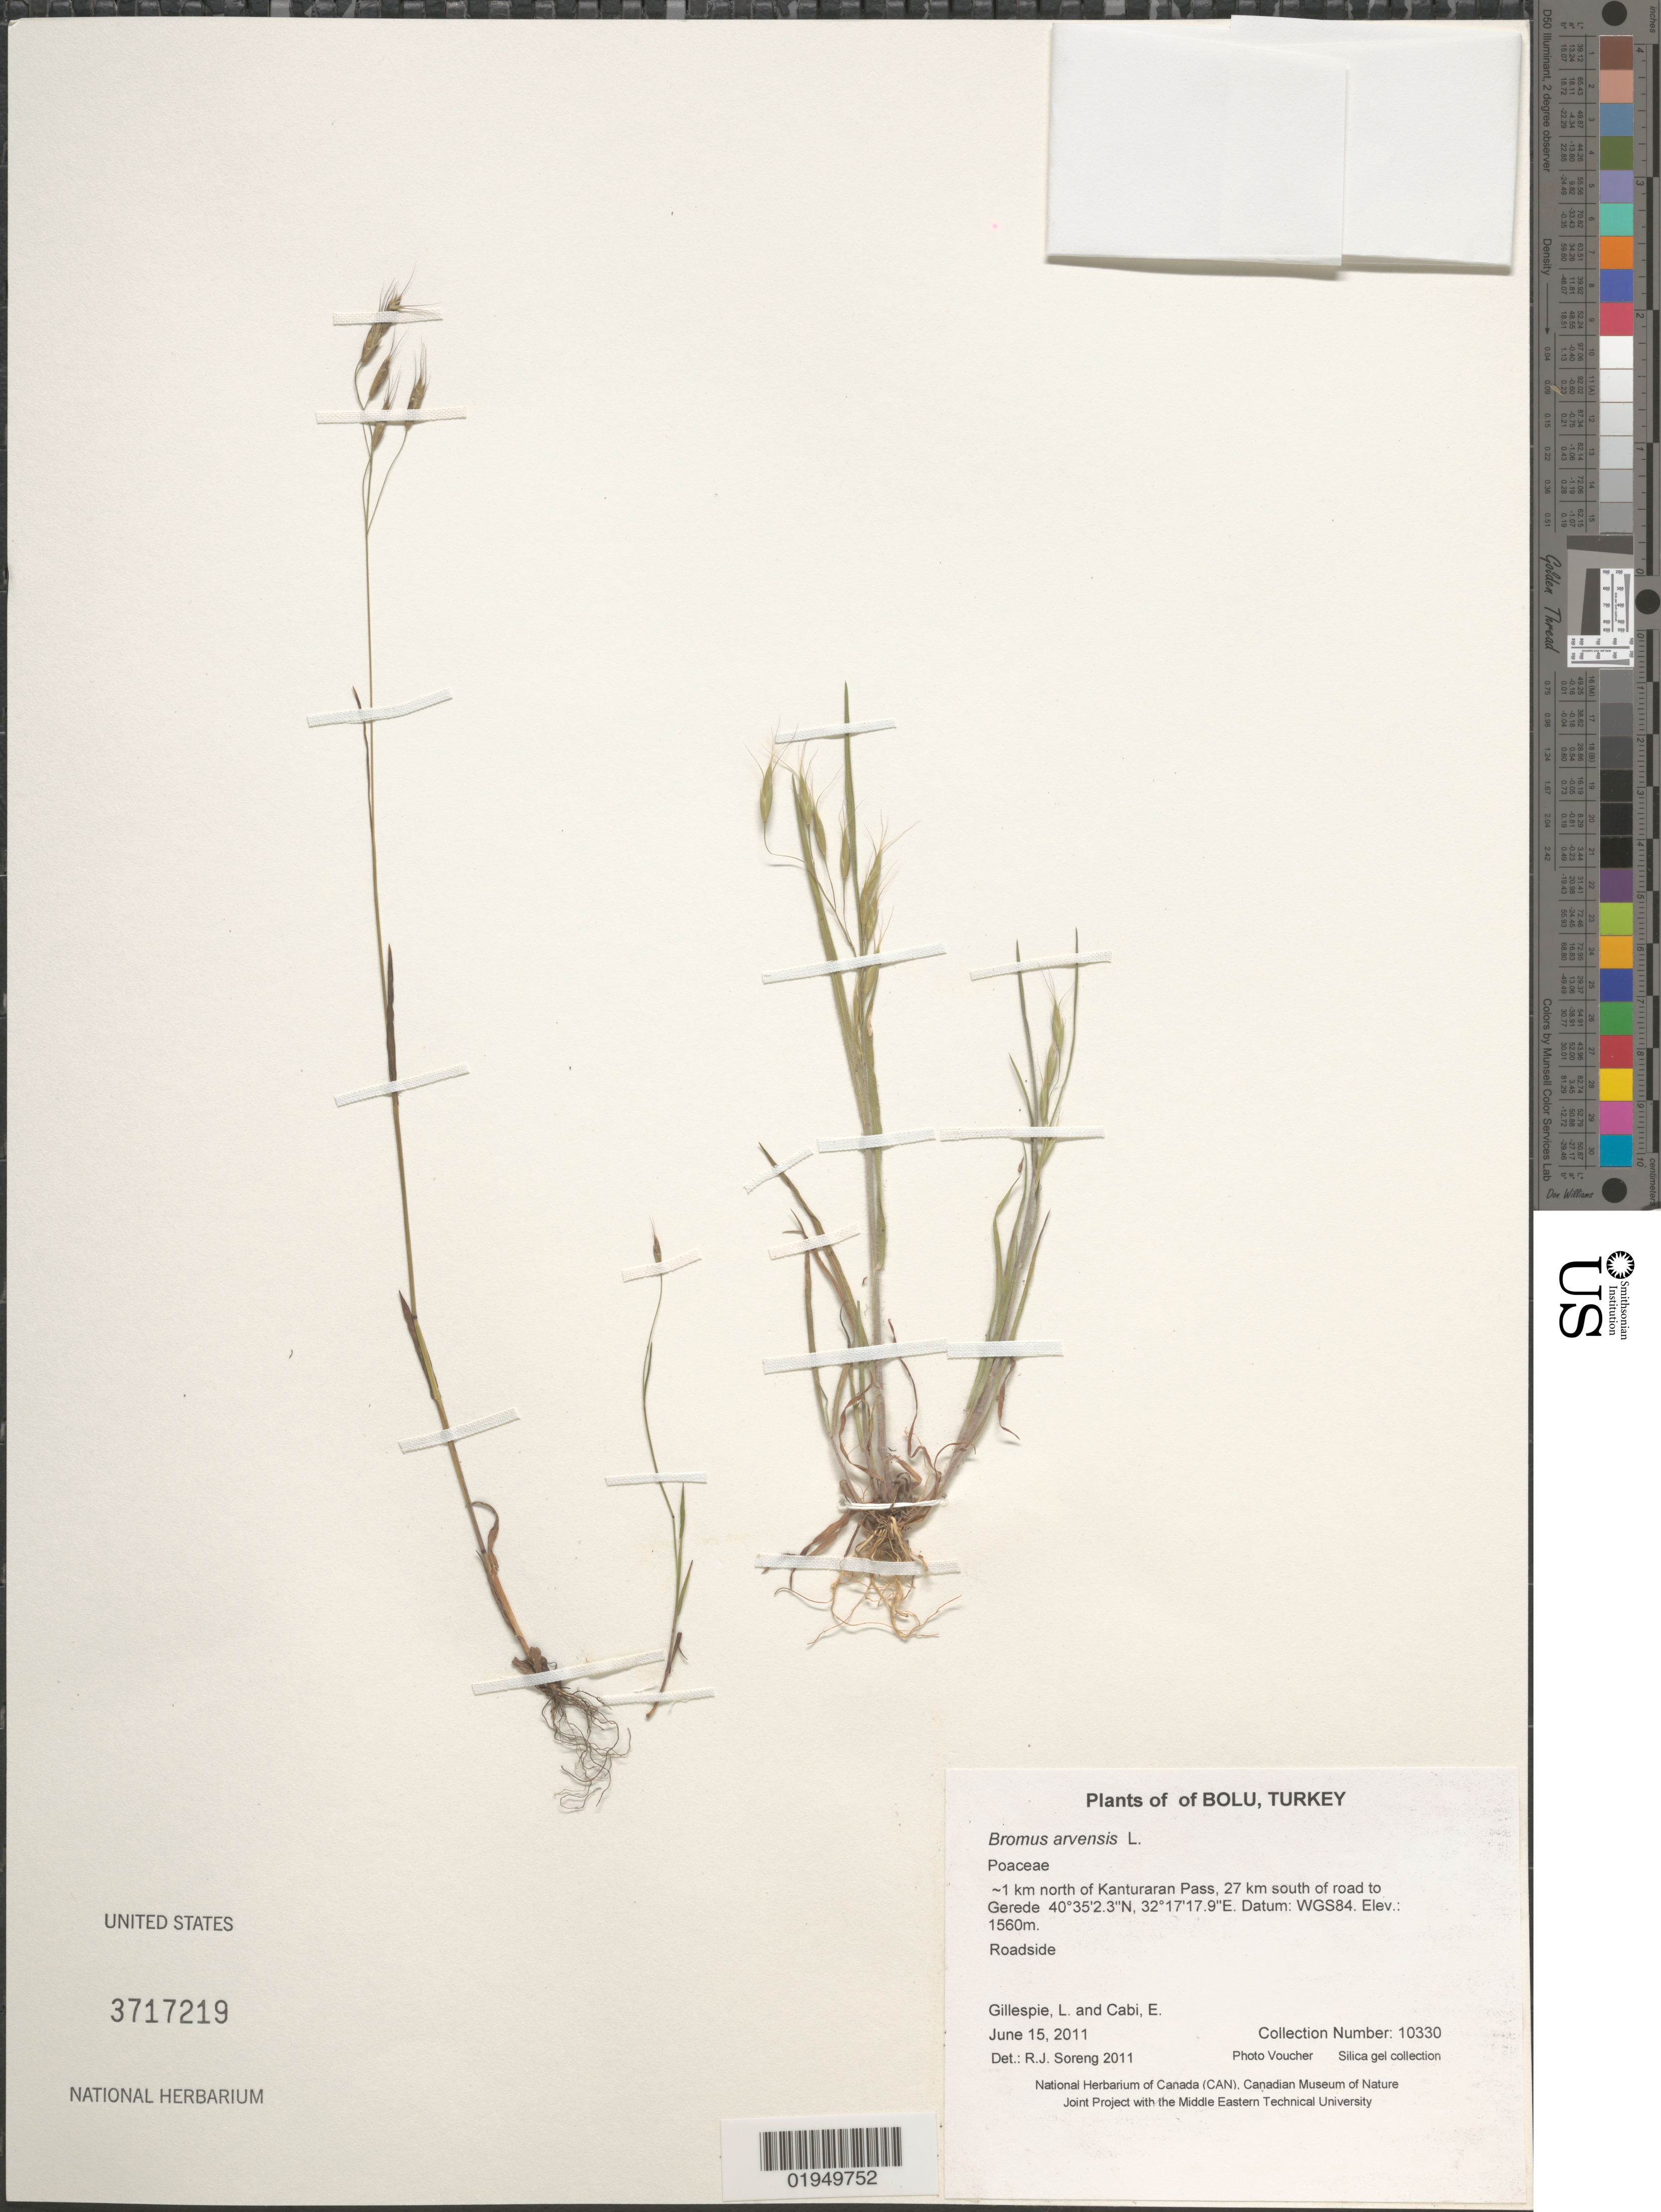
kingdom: Plantae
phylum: Tracheophyta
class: Liliopsida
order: Poales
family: Poaceae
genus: Bromus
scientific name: Bromus arvensis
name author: L.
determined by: Soreng, Robert J., Research Associate (BOT), Smithsonian Institution - National Museum of Natural History (UNITED STATES)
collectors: L. J. Gillespie & E. Cabi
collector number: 10330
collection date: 2011-06-15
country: Turkey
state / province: Bolu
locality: Istanbul-Ankara Highway (E89). ~1 km north of Kanturaran Pass, 27 km south of road to Gerede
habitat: Roadside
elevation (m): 1560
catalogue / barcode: US 3717219